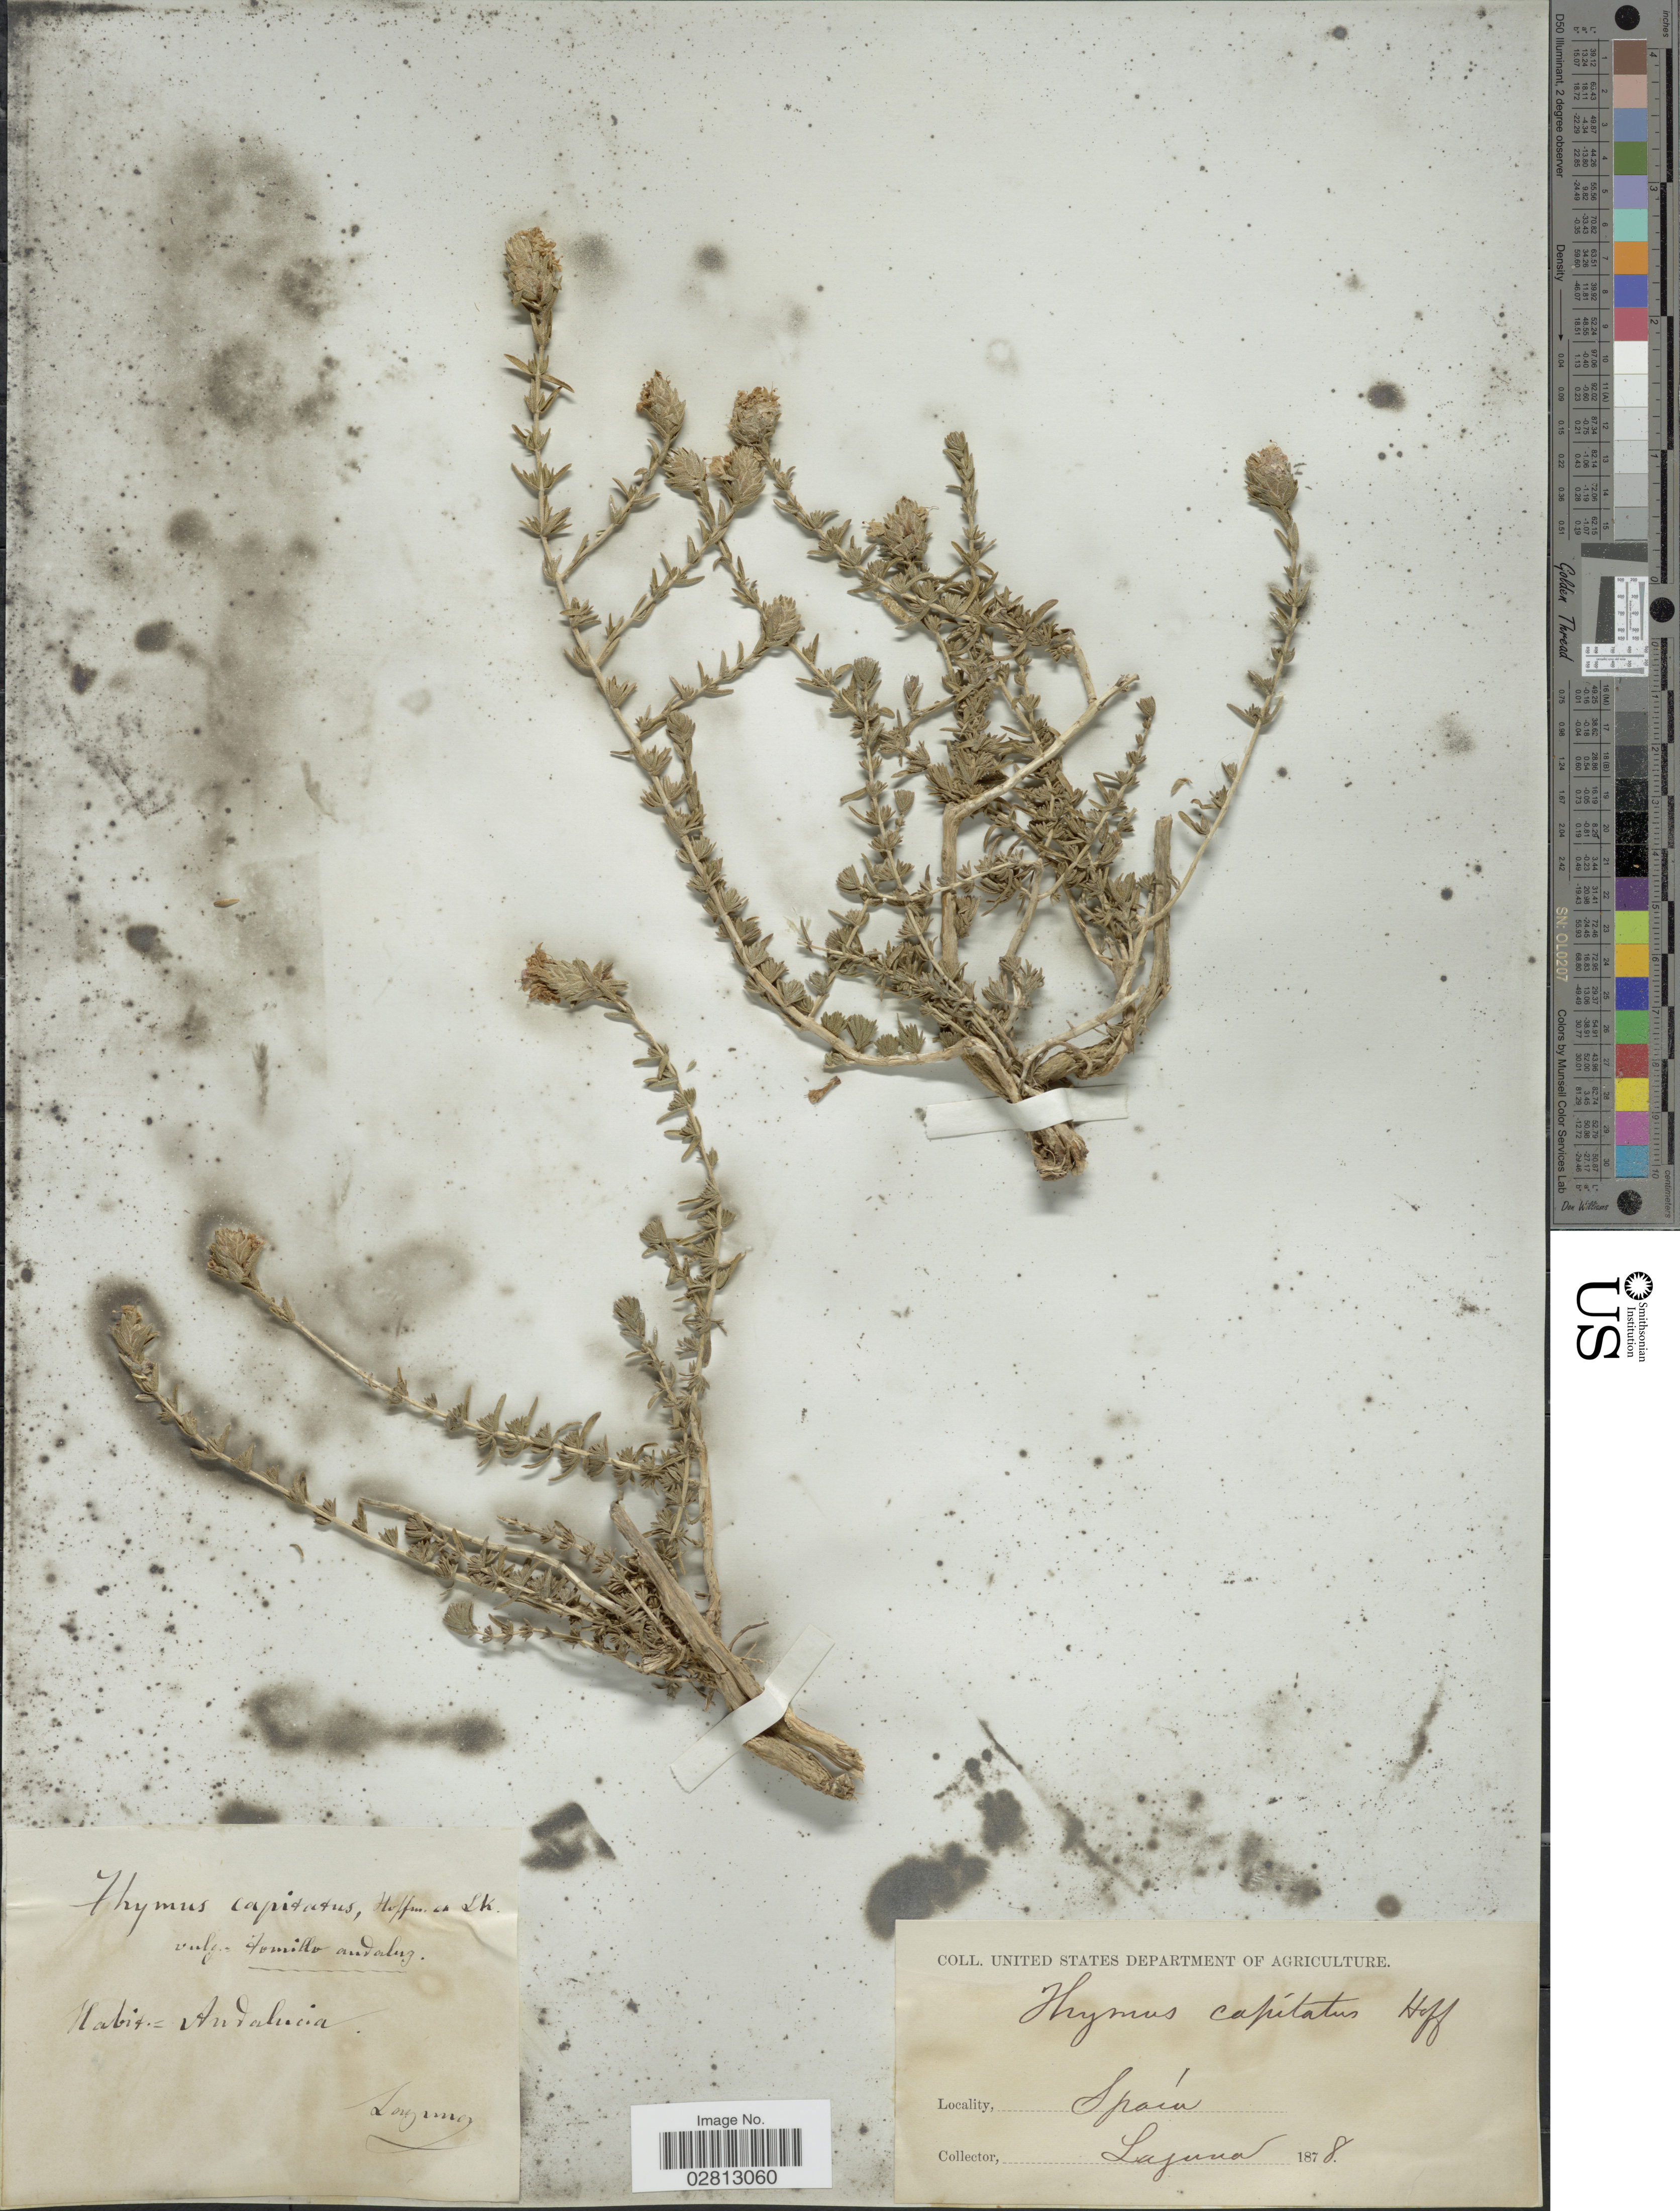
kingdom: Plantae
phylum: Tracheophyta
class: Magnoliopsida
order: Lamiales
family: Lamiaceae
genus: Coridothymus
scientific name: Coridothymus capitatus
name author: (L.) Rchb. f.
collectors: -. Laguna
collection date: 1878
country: Spain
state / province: Andalucía